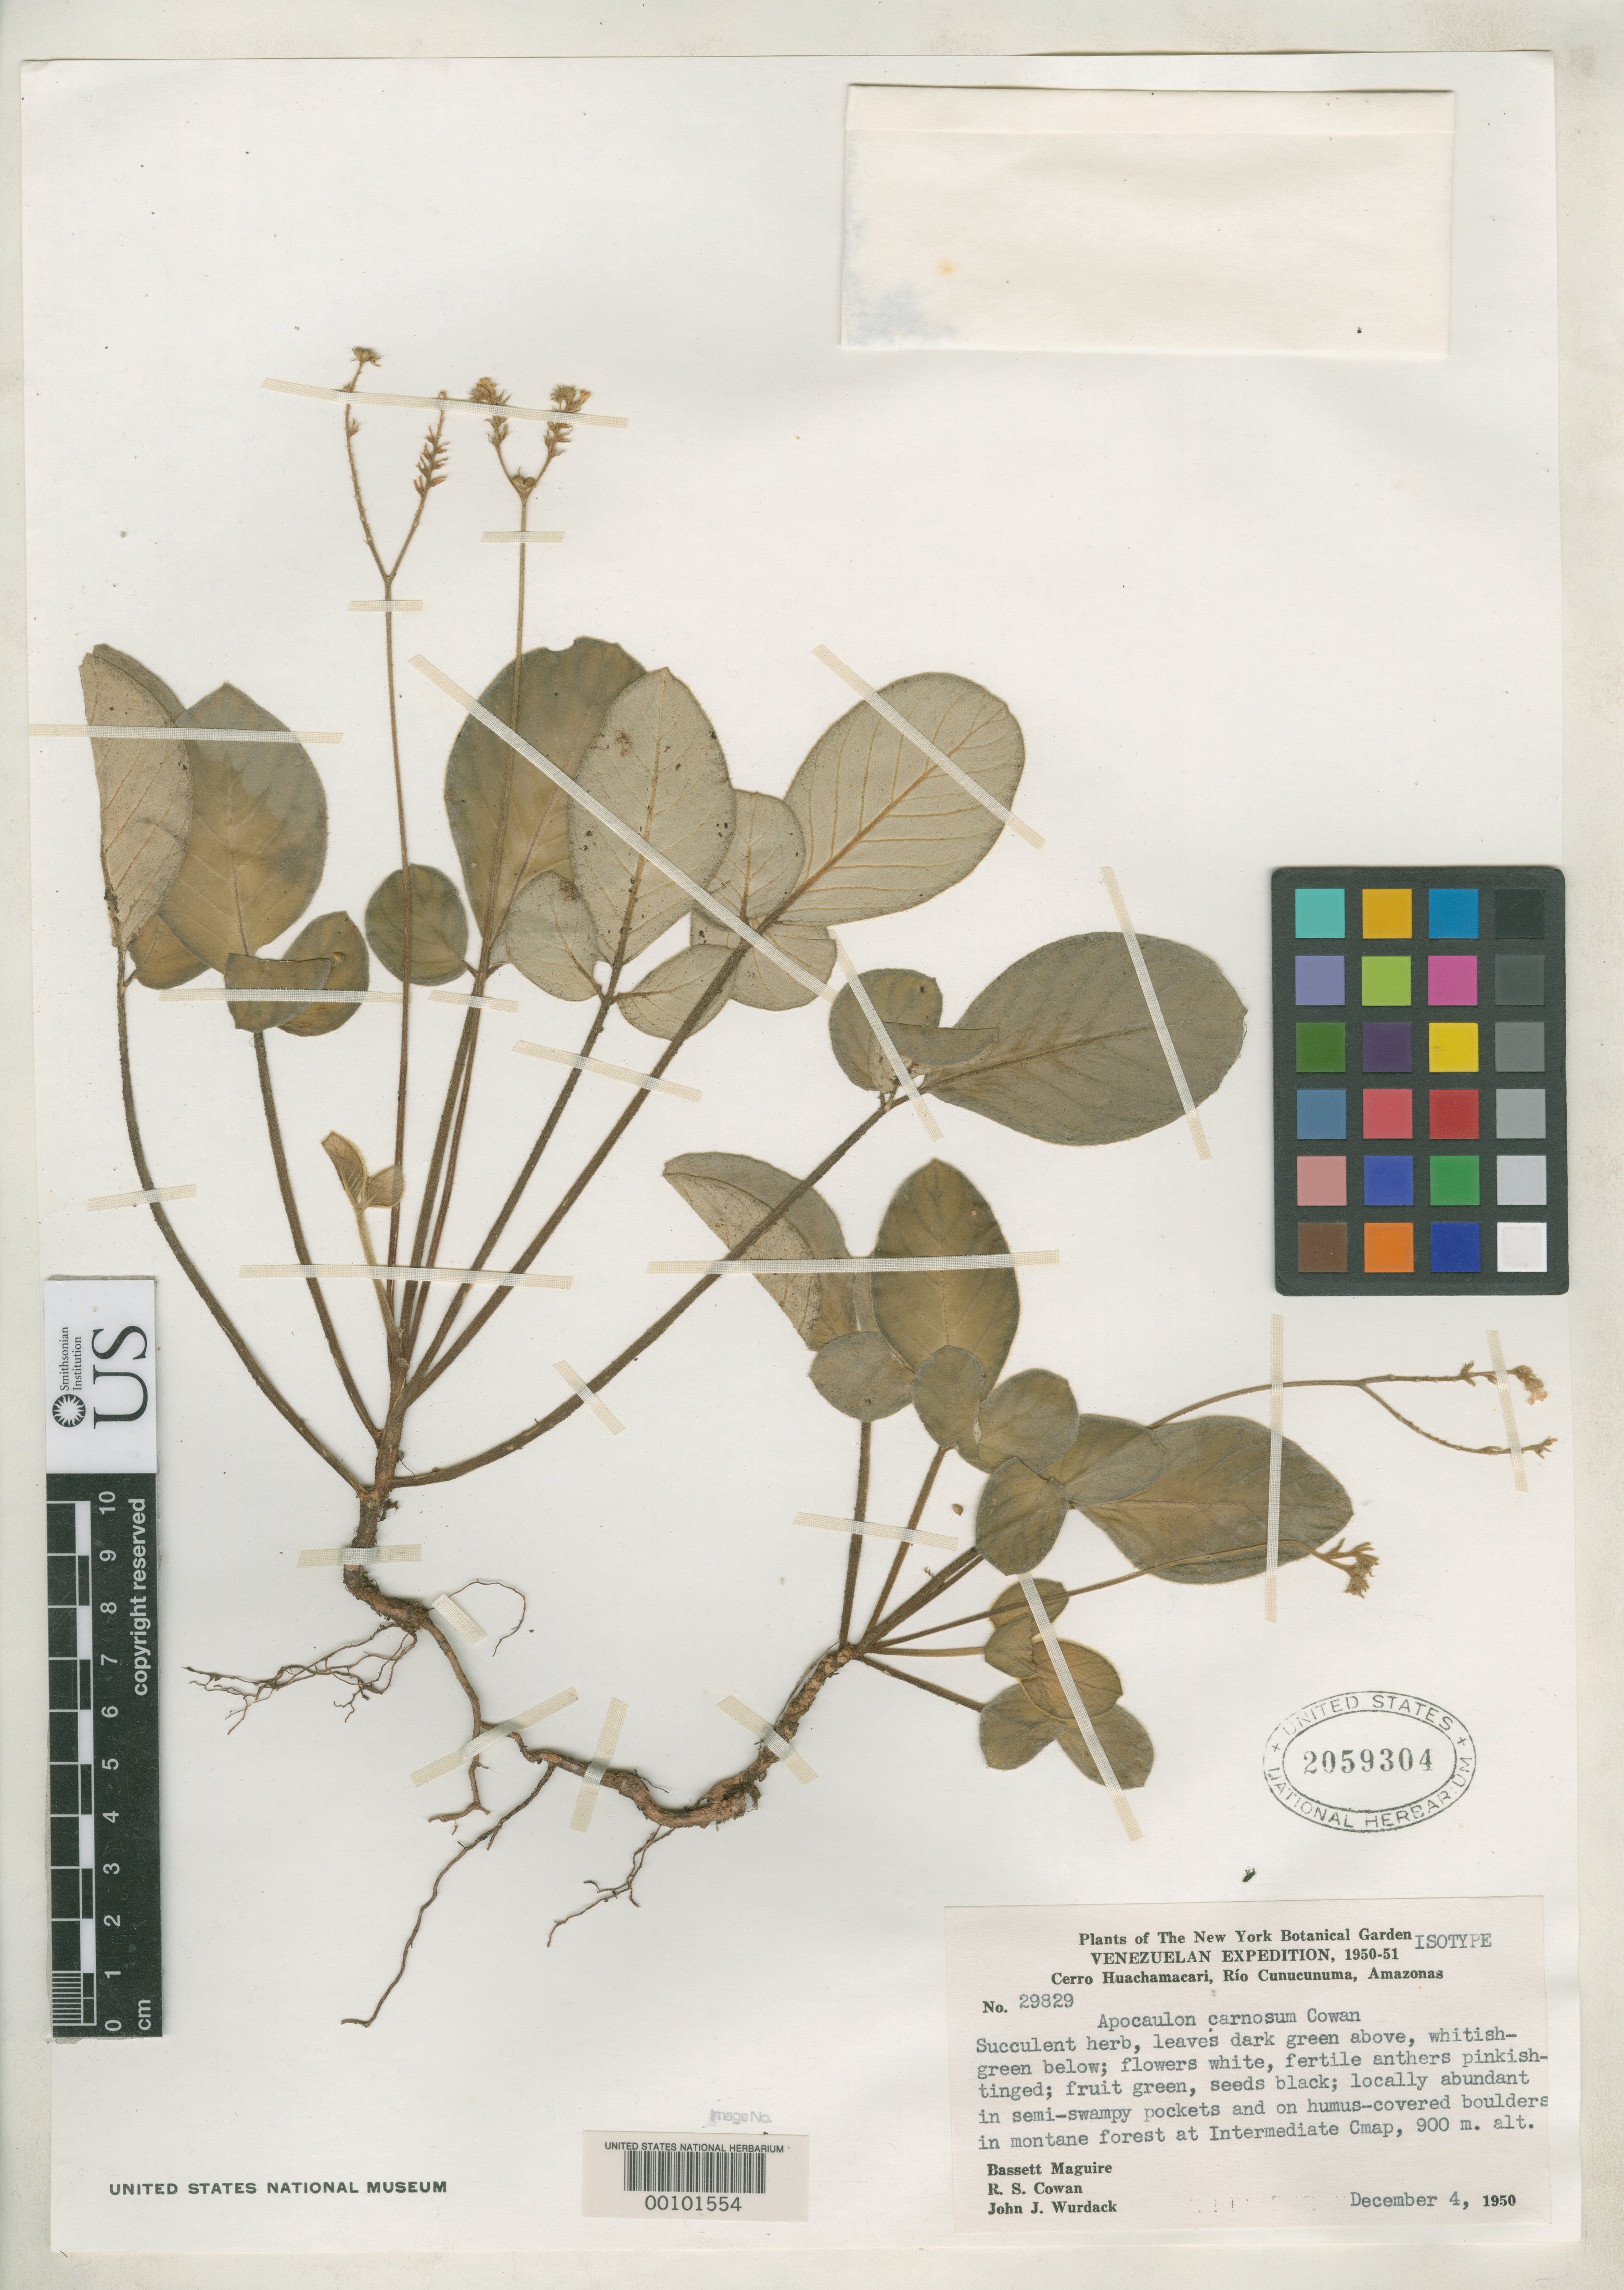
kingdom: Plantae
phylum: Tracheophyta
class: Magnoliopsida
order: Sapindales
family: Rutaceae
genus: Apocaulon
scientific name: Apocaulon carnosum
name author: R.S. Cowan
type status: Paratype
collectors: B. Maguire, R. S. Cowan & J. J. Wurdack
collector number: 29796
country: Venezuela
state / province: Amazonas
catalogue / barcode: US 2059304